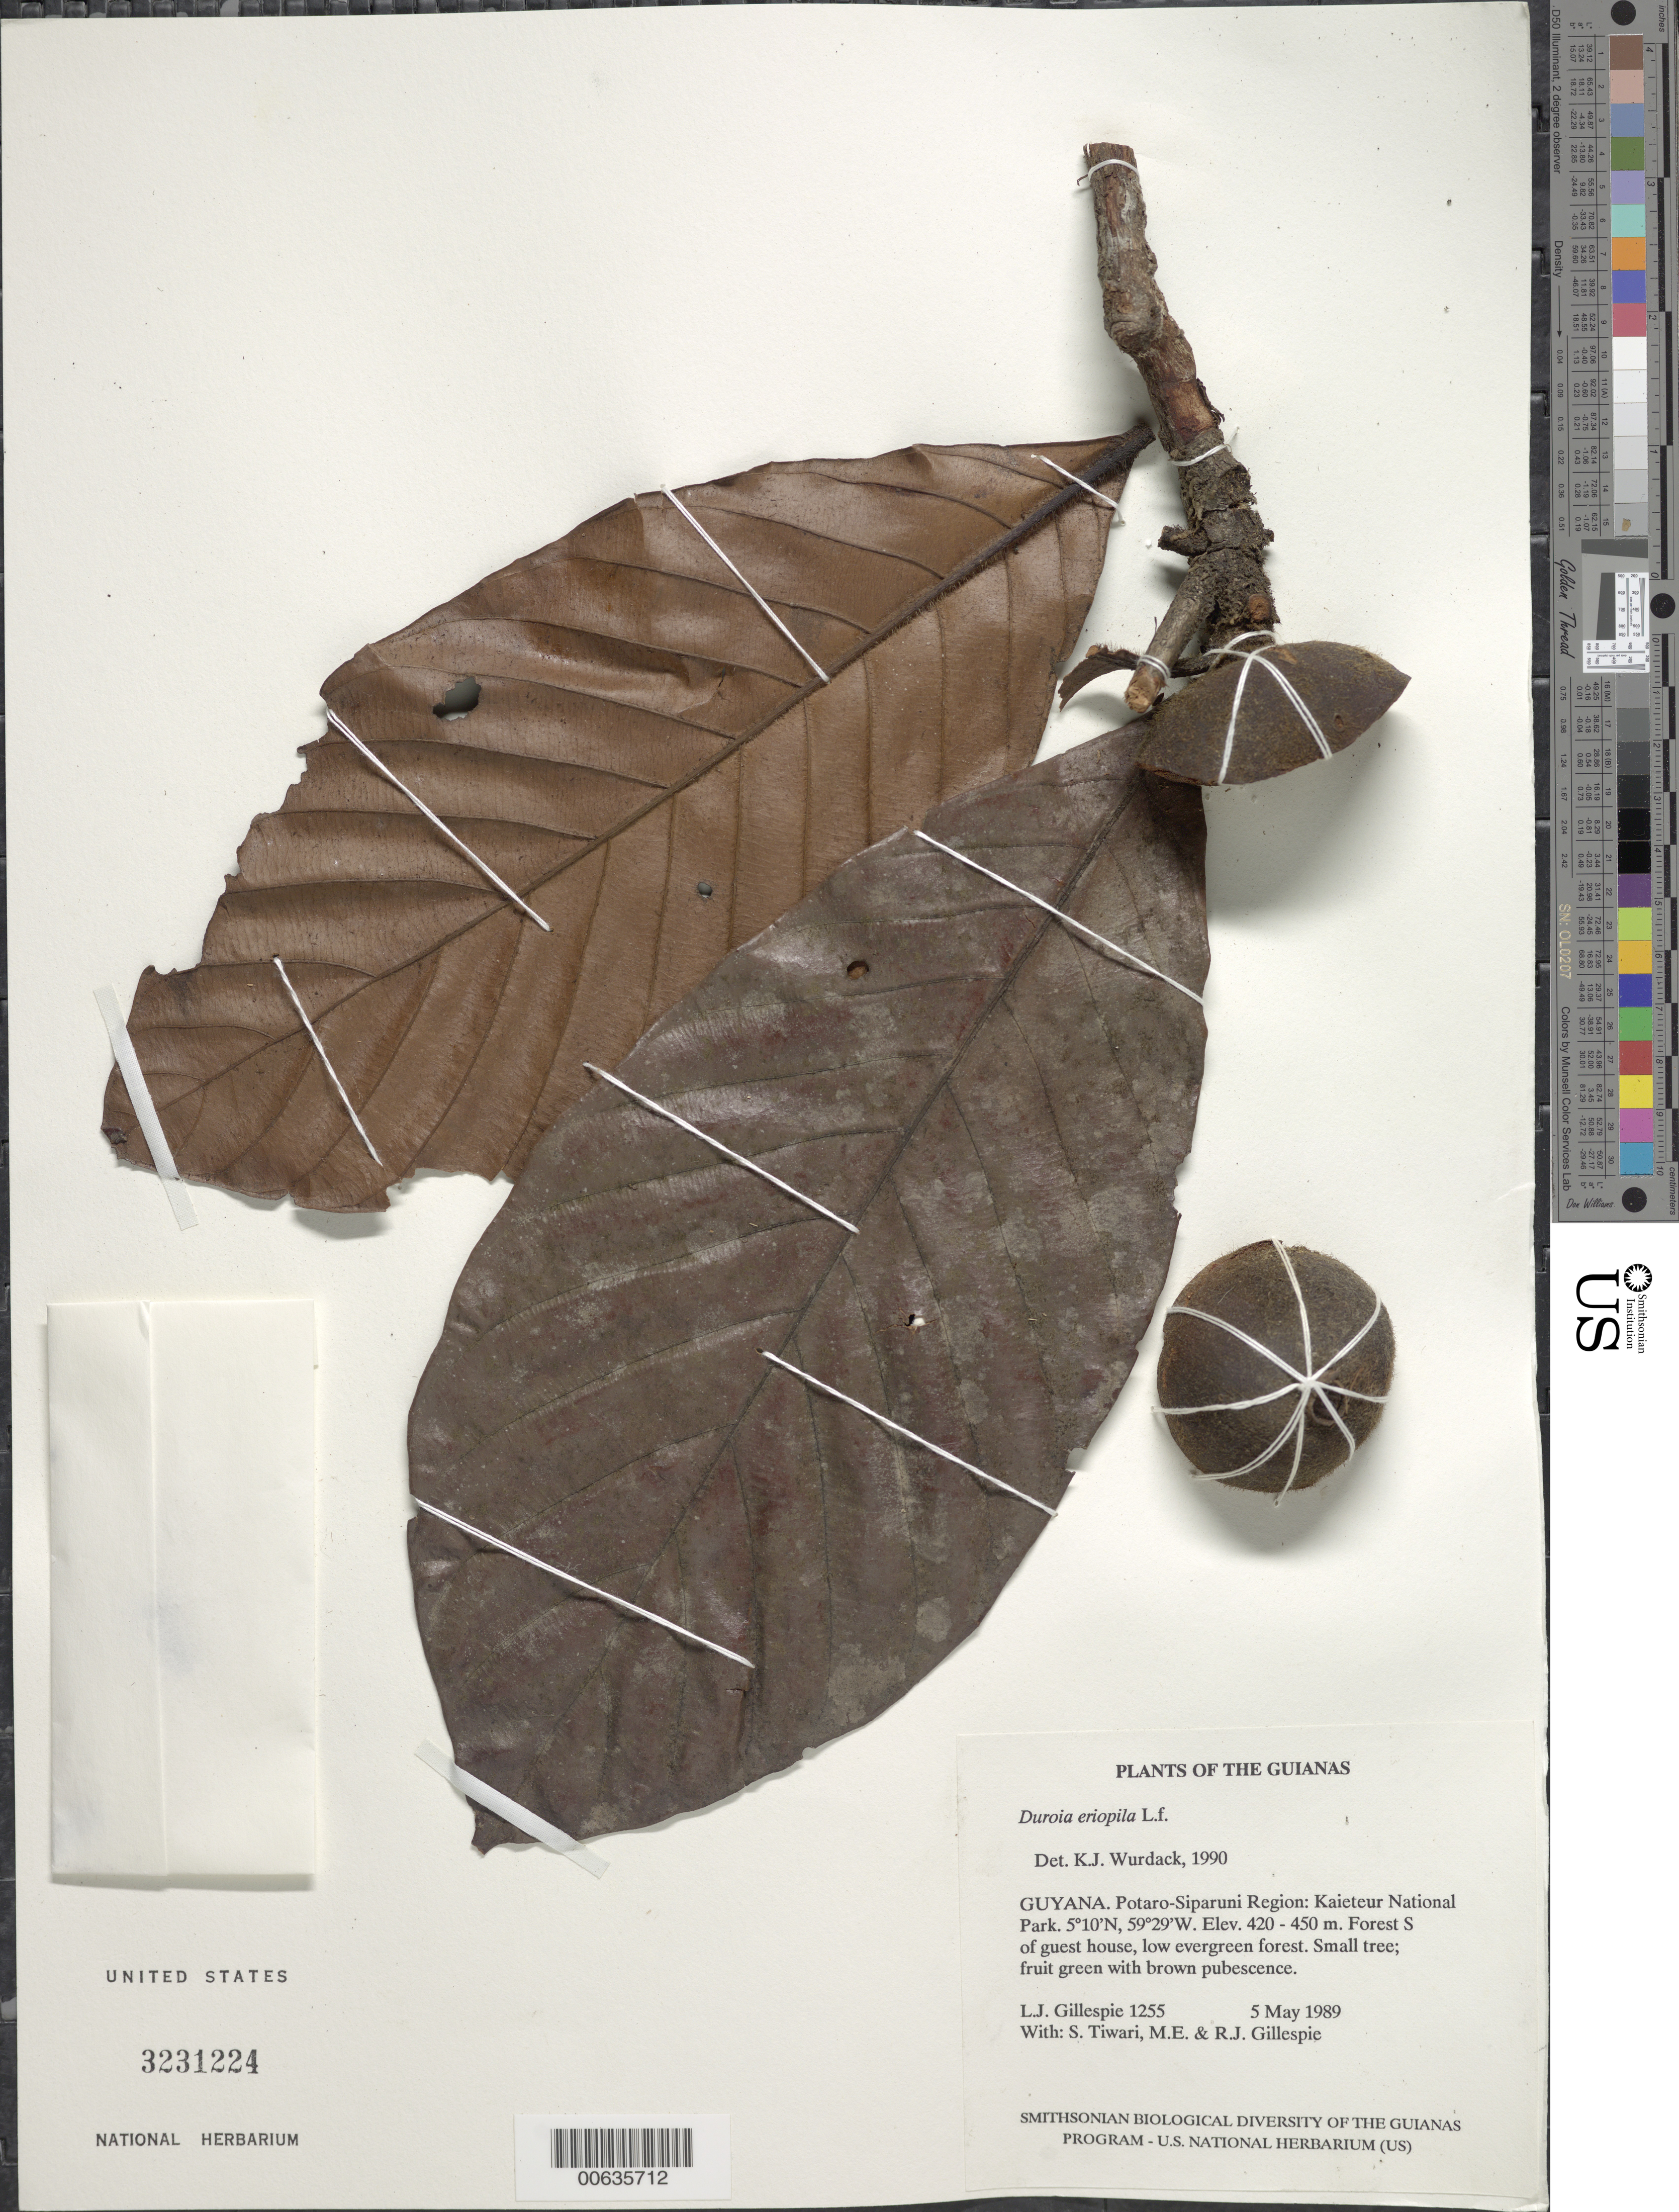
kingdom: Plantae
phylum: Tracheophyta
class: Magnoliopsida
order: Gentianales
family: Rubiaceae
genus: Duroia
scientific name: Duroia eriopila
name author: L. f.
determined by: Wurdack, Kenneth J., (US), Smithsonian Institution - National Museum of Natural History (UNITED STATES)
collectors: L. J. Gillespie, S. Tiwari, M. Gillespie & R. Gillespie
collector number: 1255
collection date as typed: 5 May 1989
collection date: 1989-05-05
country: Guyana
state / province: Potaro-Siparuni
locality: Kaieteur National Park, S of guest house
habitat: Low evergreen forest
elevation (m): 420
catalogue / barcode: US 3231224